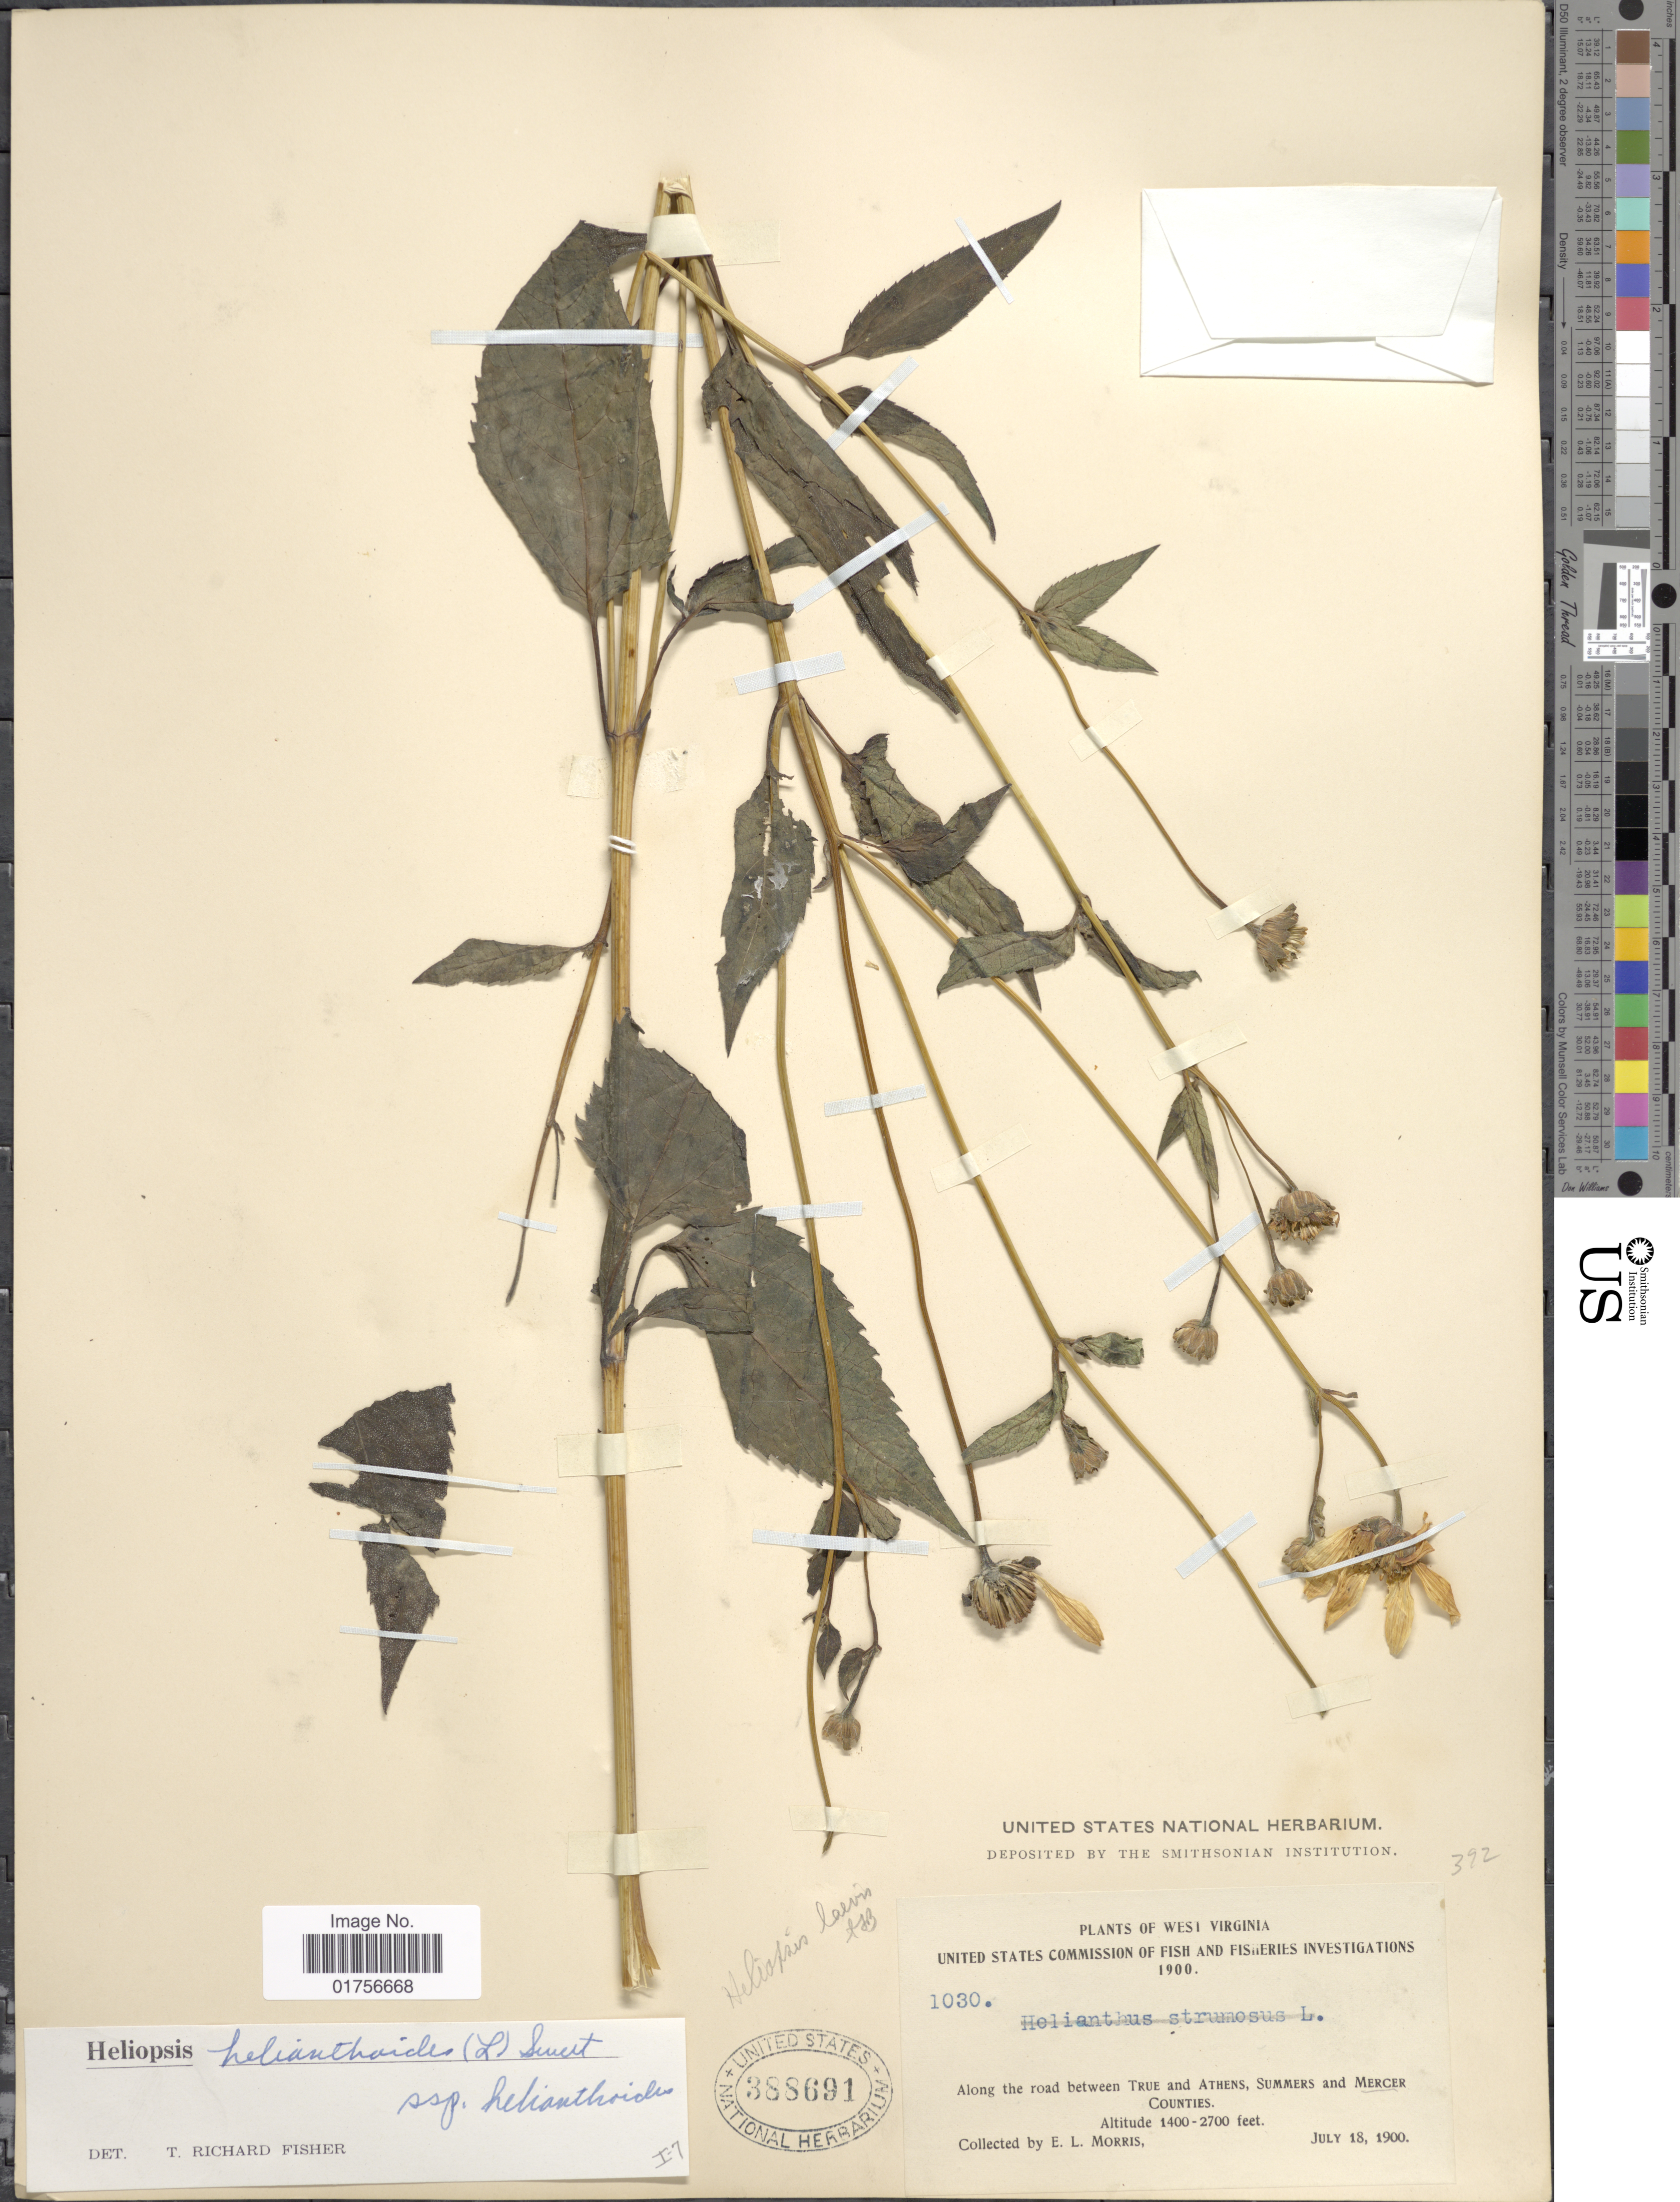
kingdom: Plantae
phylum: Tracheophyta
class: Magnoliopsida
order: Asterales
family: Asteraceae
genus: Heliopsis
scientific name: Heliopsis helianthoides subsp. helianthoides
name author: (L.) Sweet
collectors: E. Morris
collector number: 1030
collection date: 1900-07-18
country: United States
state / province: West Virginia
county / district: Mercer / Summers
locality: Along the road between True and Athens, Summers and Mercer Counties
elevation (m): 427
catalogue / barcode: US 388691